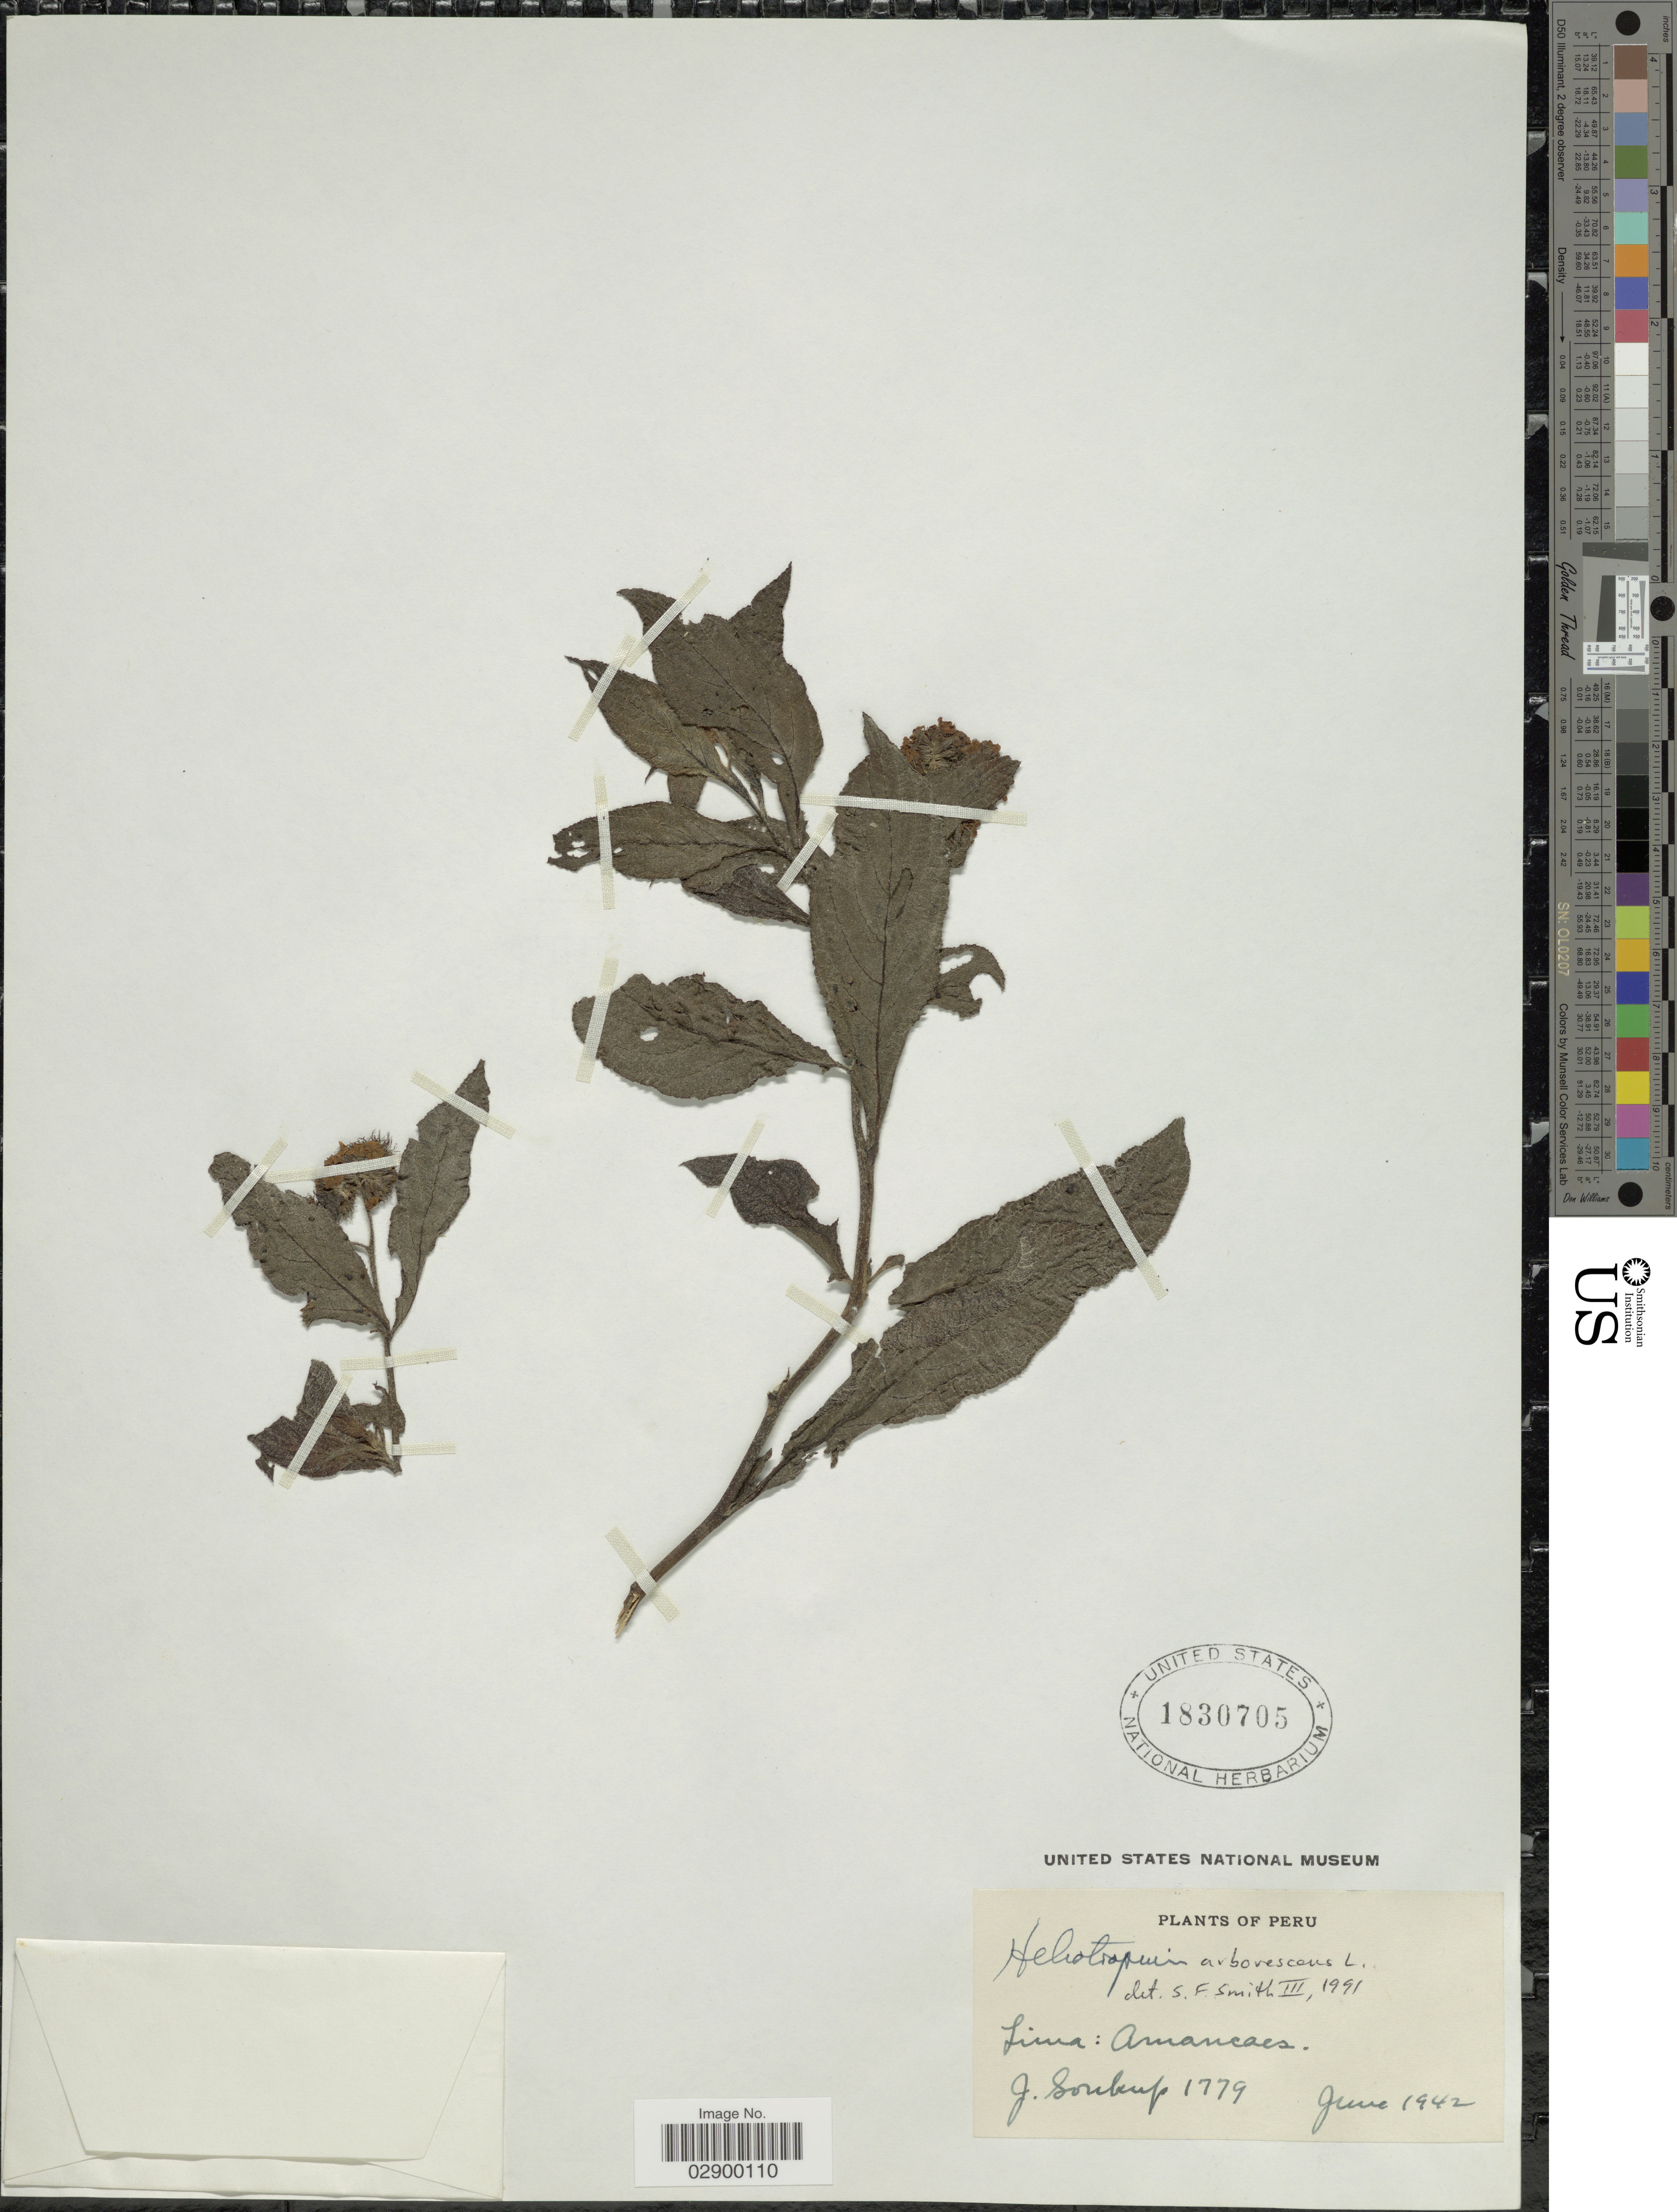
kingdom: Plantae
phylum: Tracheophyta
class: Magnoliopsida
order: Boraginales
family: Heliotropiaceae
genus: Heliotropium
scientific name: Heliotropium arborescens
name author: L.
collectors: J. Soukup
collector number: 1779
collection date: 1942-06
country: Peru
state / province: Lima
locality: Amancaes.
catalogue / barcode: US 1830705